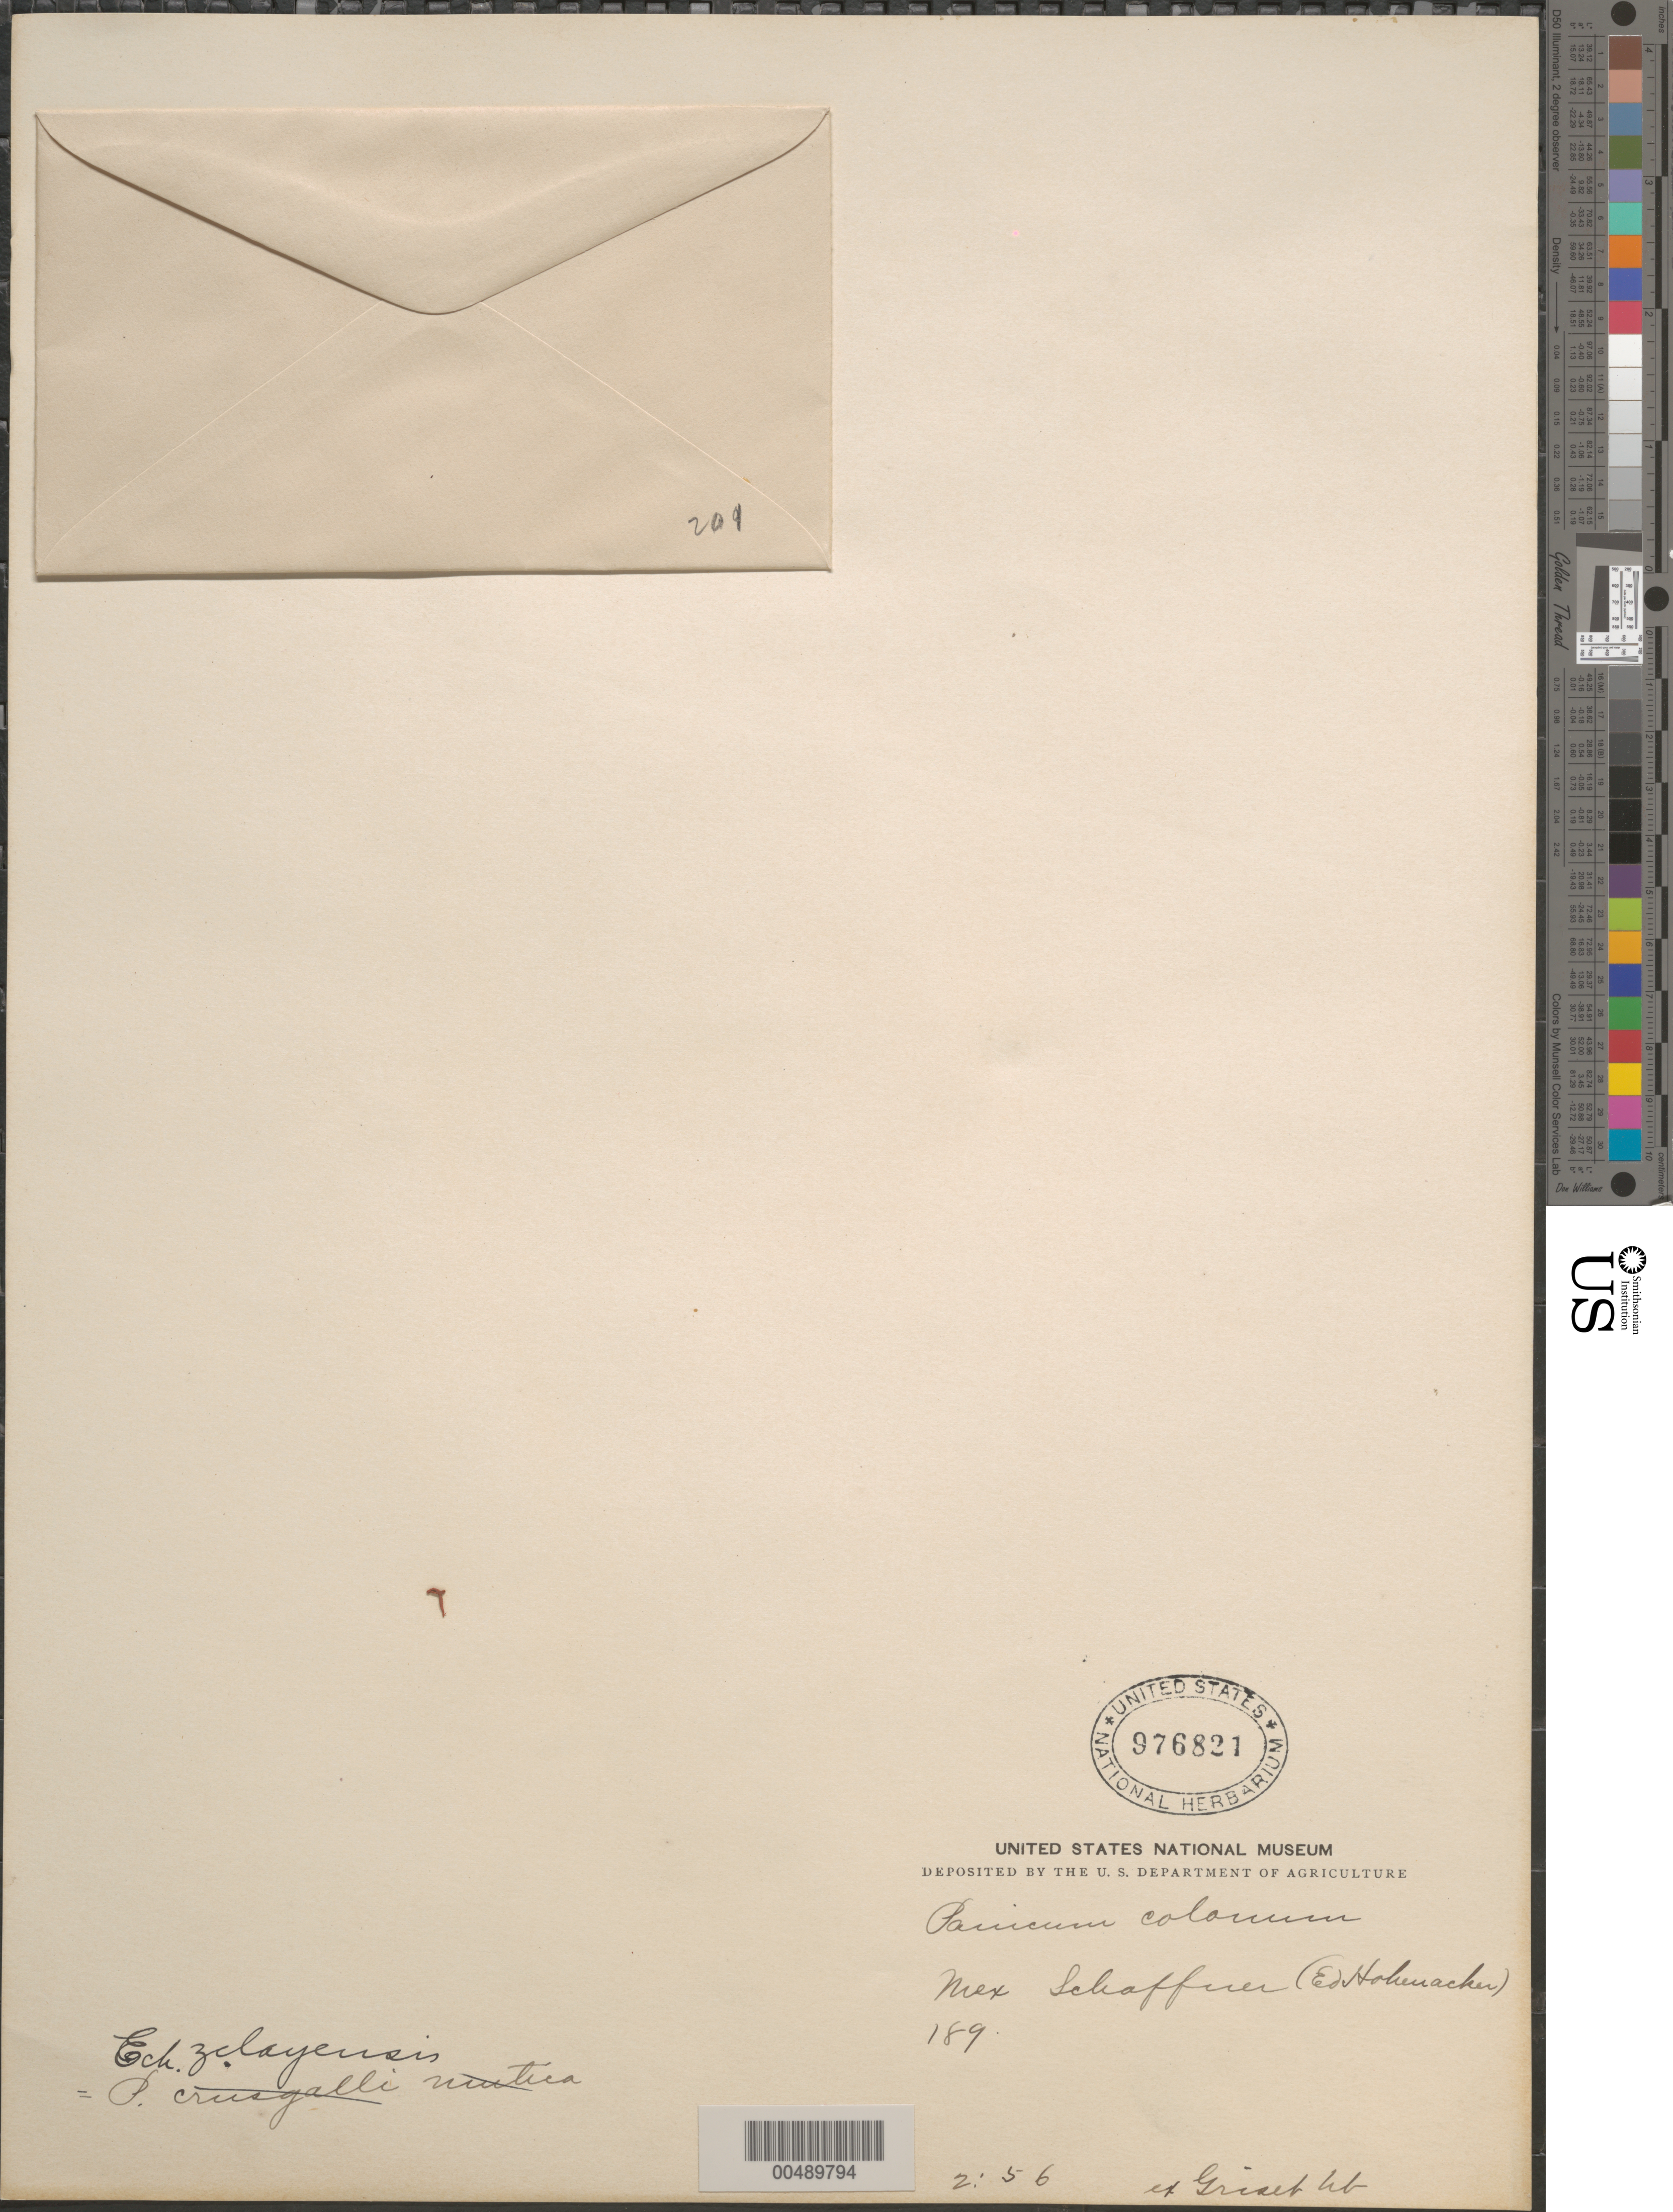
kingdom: Plantae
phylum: Tracheophyta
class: Liliopsida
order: Poales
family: Poaceae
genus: Echinochloa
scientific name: Echinochloa crus-galli var. zelayensis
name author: (Kunth) Hitchc.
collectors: -. Schaffner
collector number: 189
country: Mexico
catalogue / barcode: US 976821